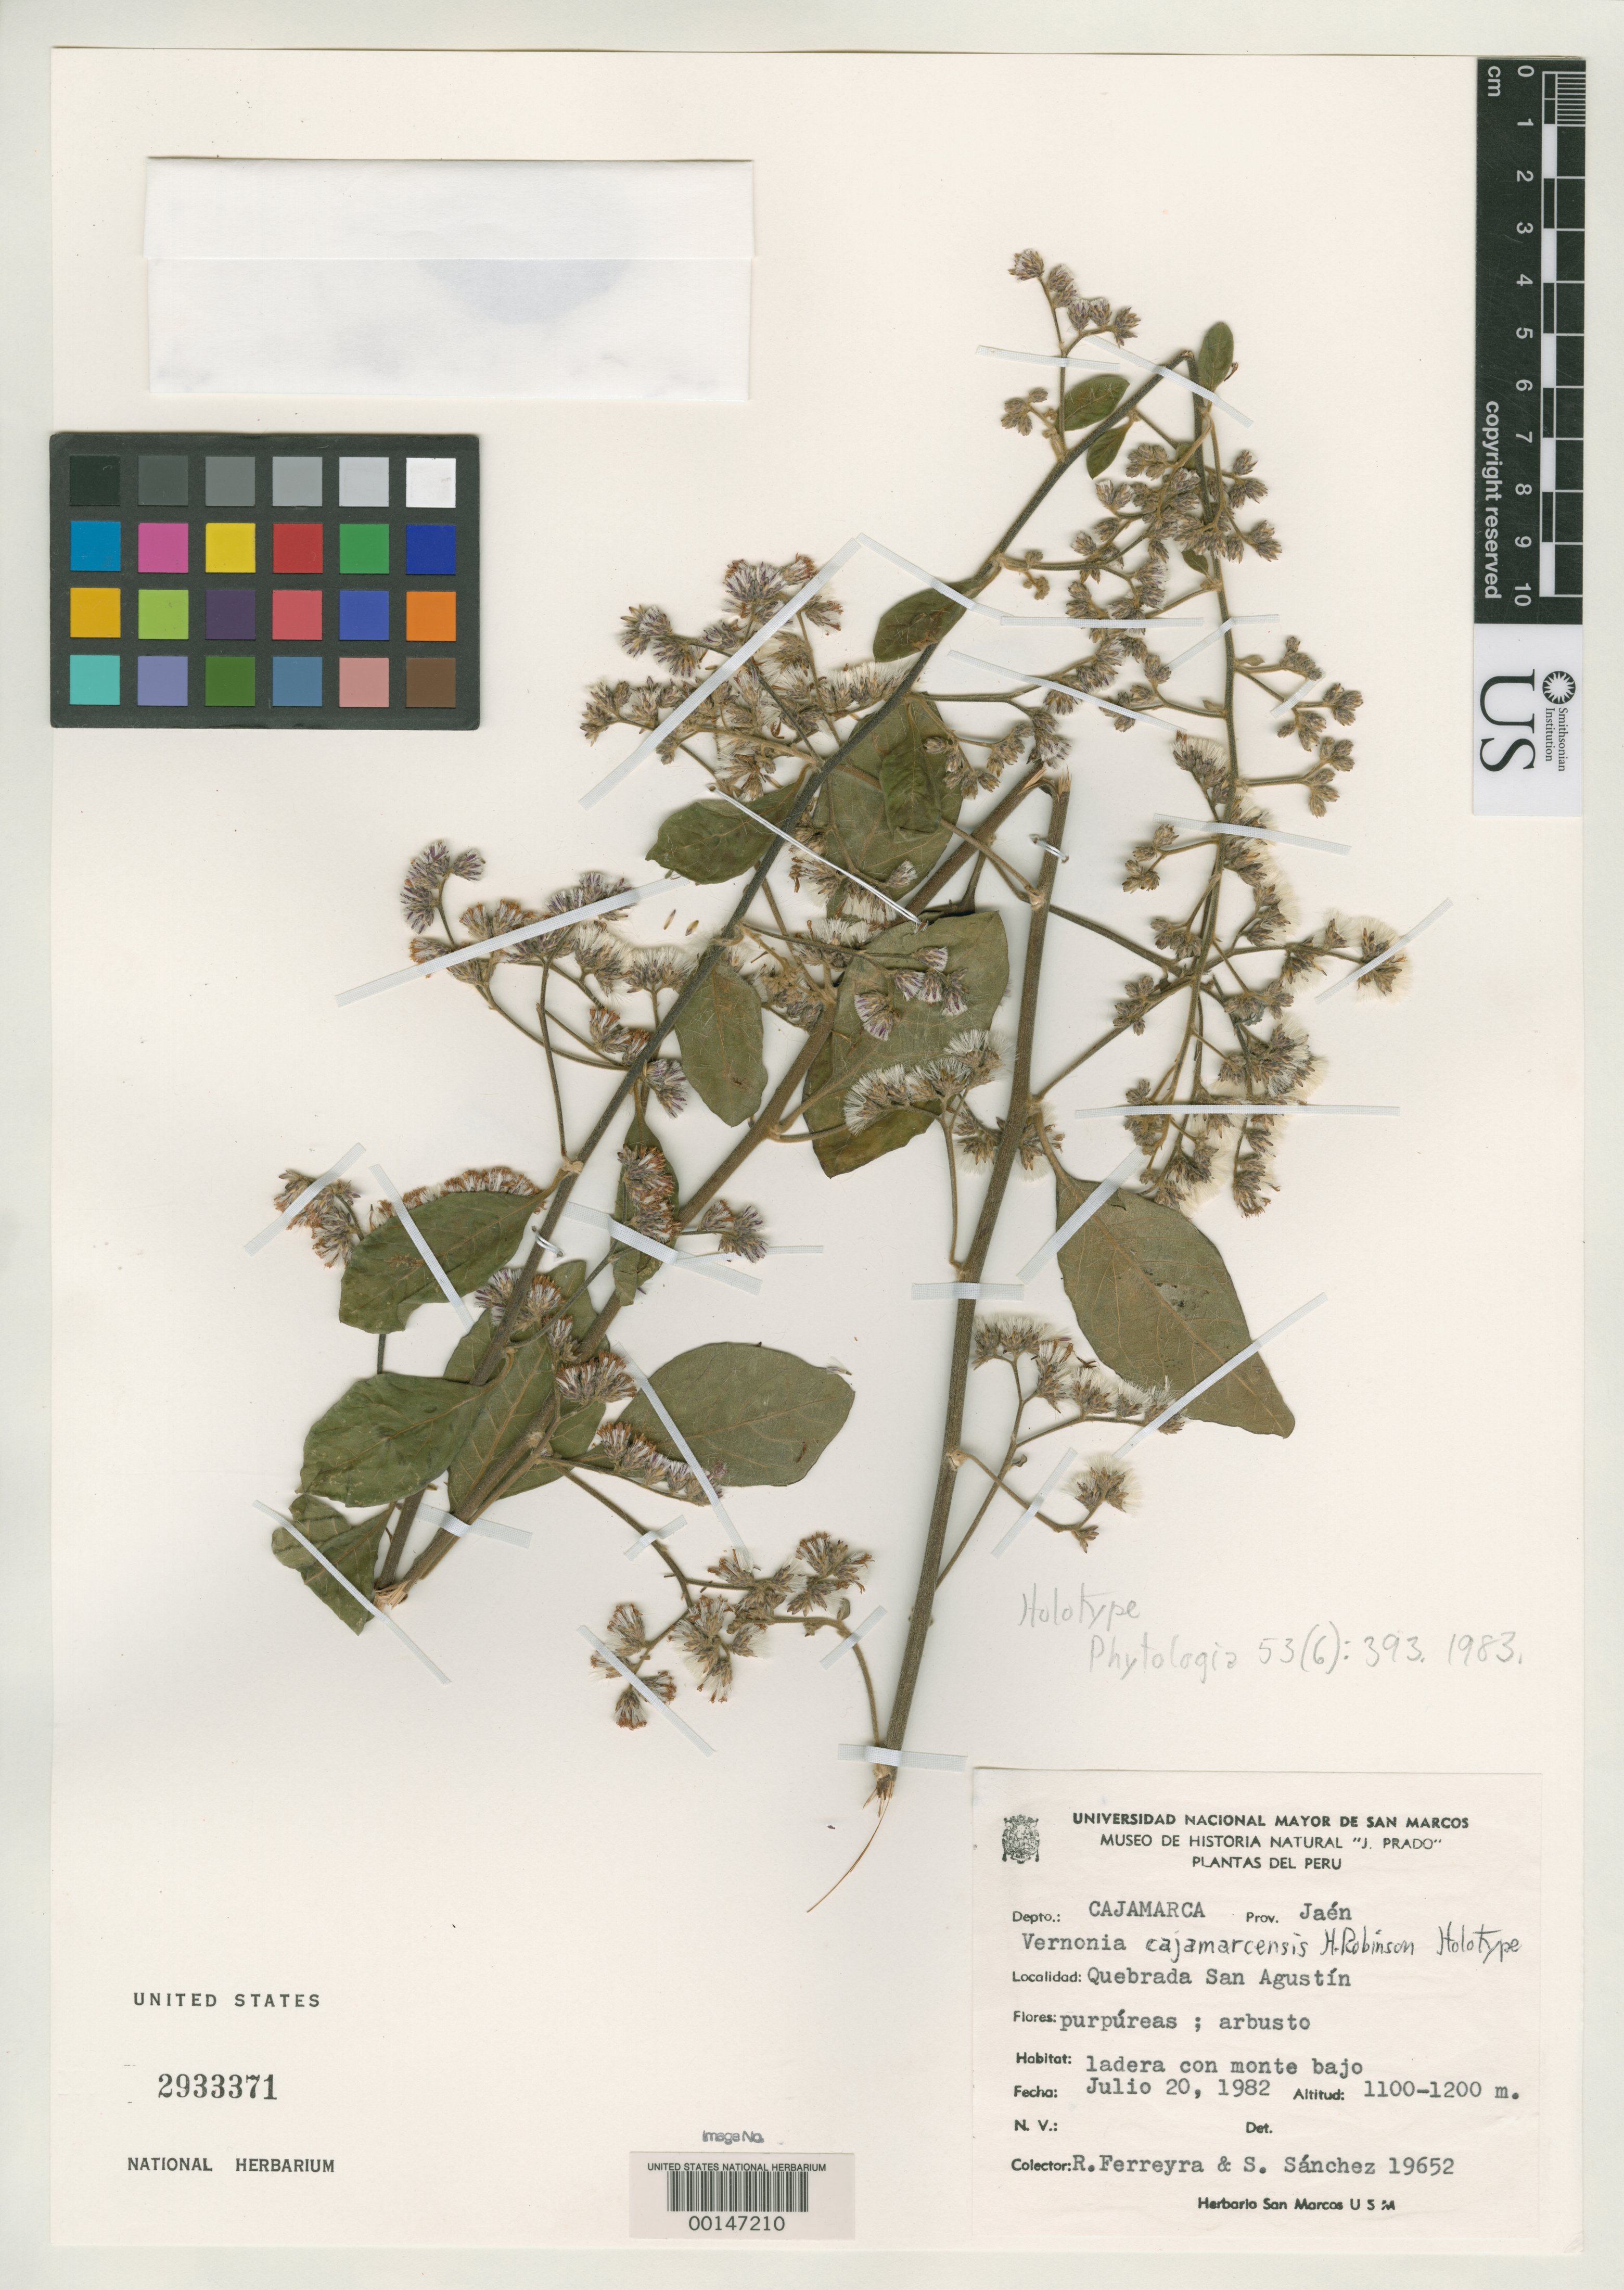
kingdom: Plantae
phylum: Tracheophyta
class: Magnoliopsida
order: Asterales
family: Asteraceae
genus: Vernonia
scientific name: Vernonia cajamarcensis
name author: H. Rob.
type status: Holotype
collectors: R. A. Ferreyra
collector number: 19652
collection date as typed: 20 Jul 1982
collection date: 1982-07-20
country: Peru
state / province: Cajamarca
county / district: Jaén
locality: Quebrada San Agustin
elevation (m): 1100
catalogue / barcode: US 2933371